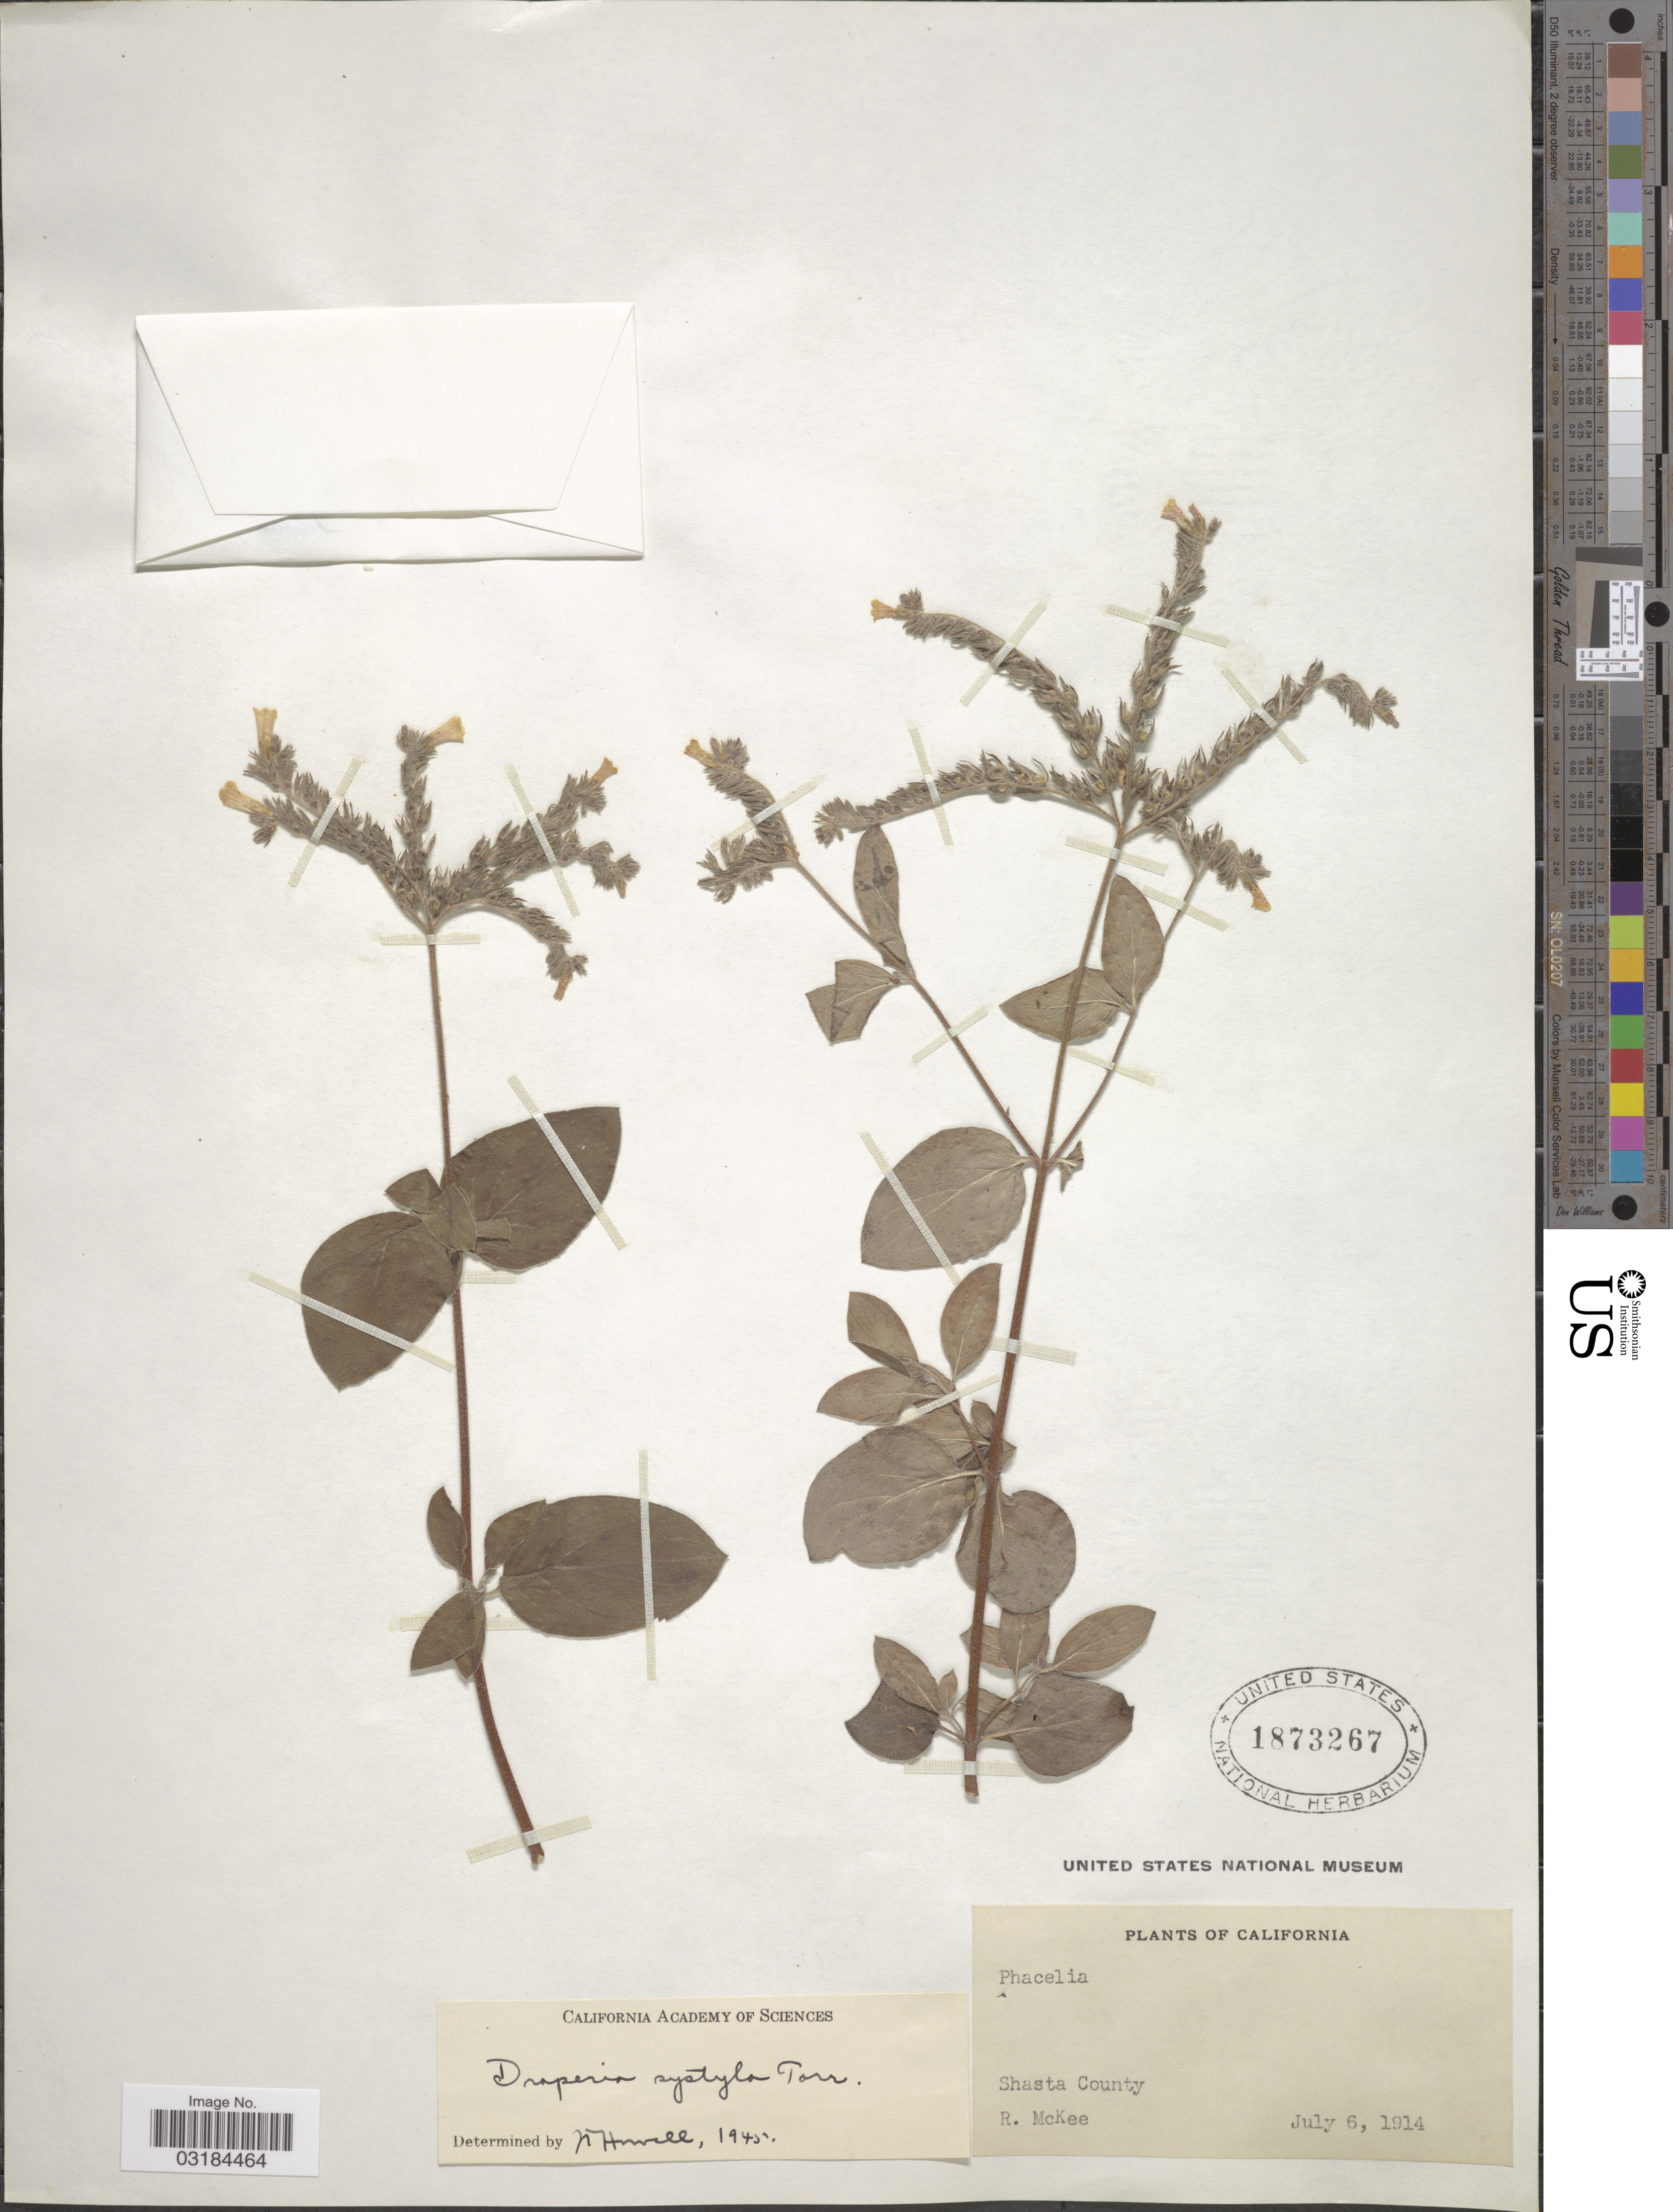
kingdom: Plantae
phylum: Tracheophyta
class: Magnoliopsida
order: Boraginales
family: Hydrophyllaceae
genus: Draperia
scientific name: Draperia systyla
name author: (A. Gray) Torr.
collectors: R. Mckee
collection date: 1914-07-06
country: United States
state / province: California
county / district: Shasta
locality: Shasta County.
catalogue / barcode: US 1873267